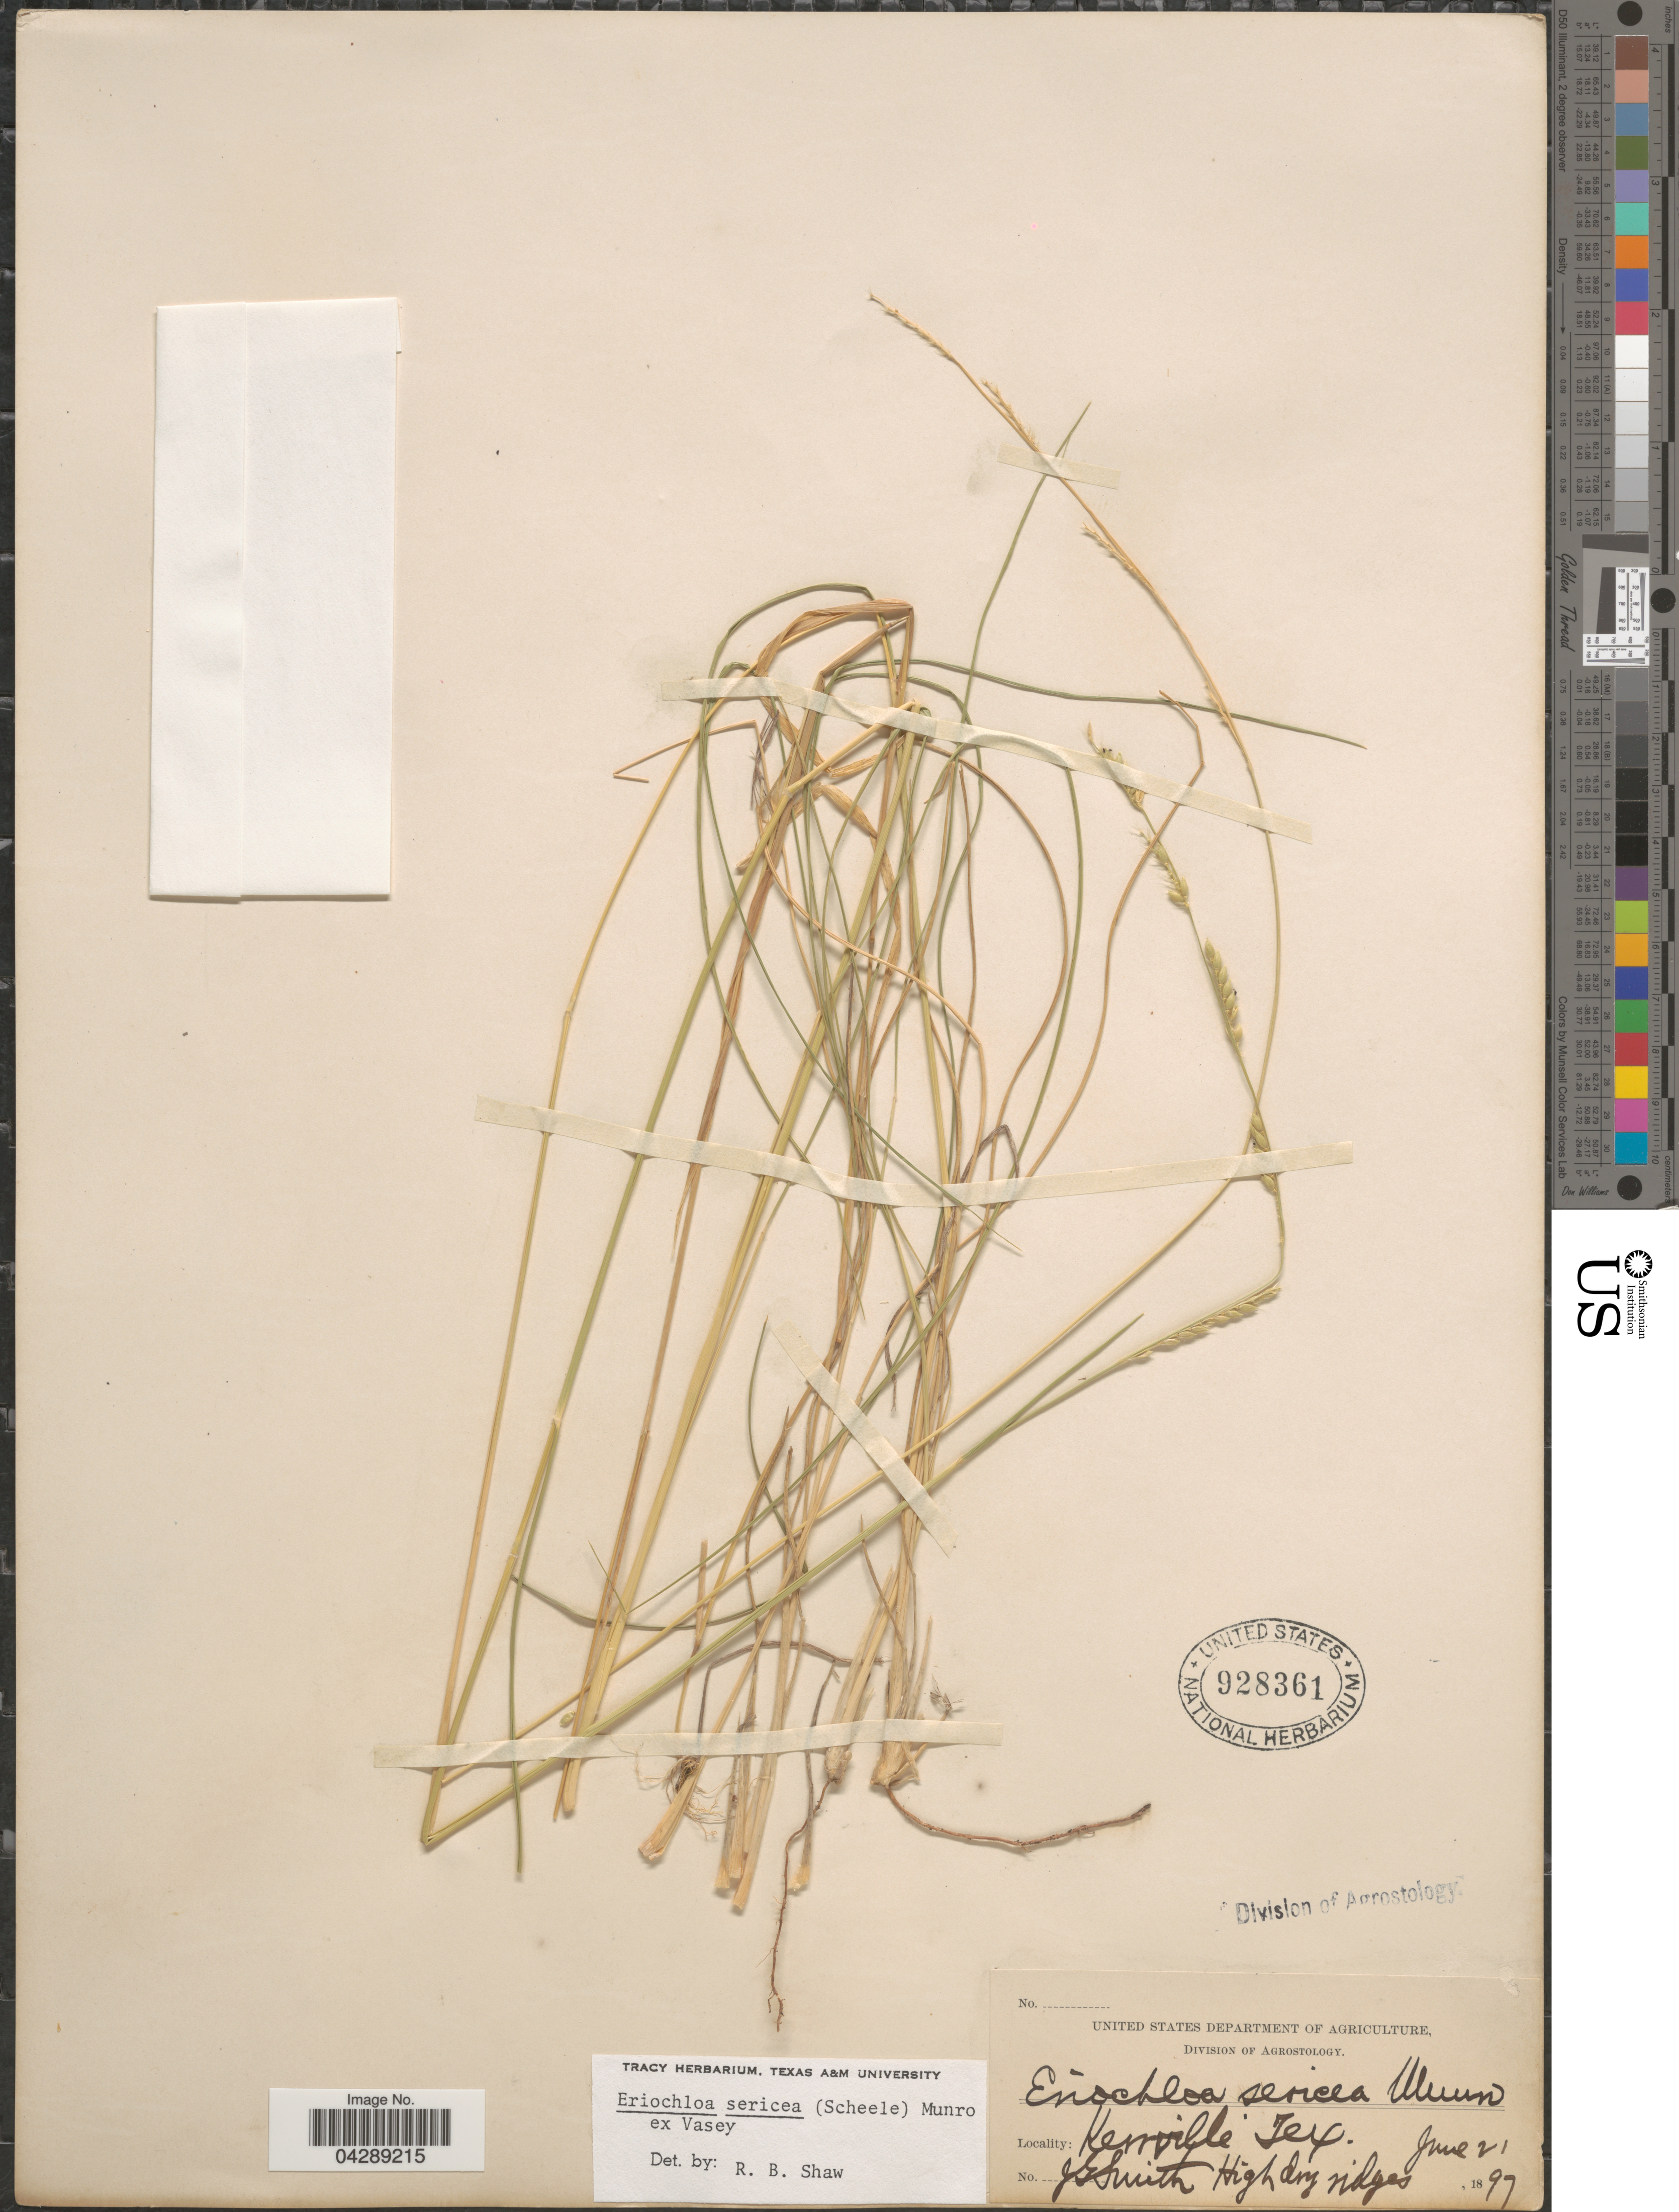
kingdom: Plantae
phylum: Tracheophyta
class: Liliopsida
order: Poales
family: Poaceae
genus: Eriochloa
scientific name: Eriochloa sericea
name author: (Scheele) Munro ex Vasey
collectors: J. Smith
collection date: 1897-06-21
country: United States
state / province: Texas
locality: Kerrville. High dry ridges.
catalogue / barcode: US 928361